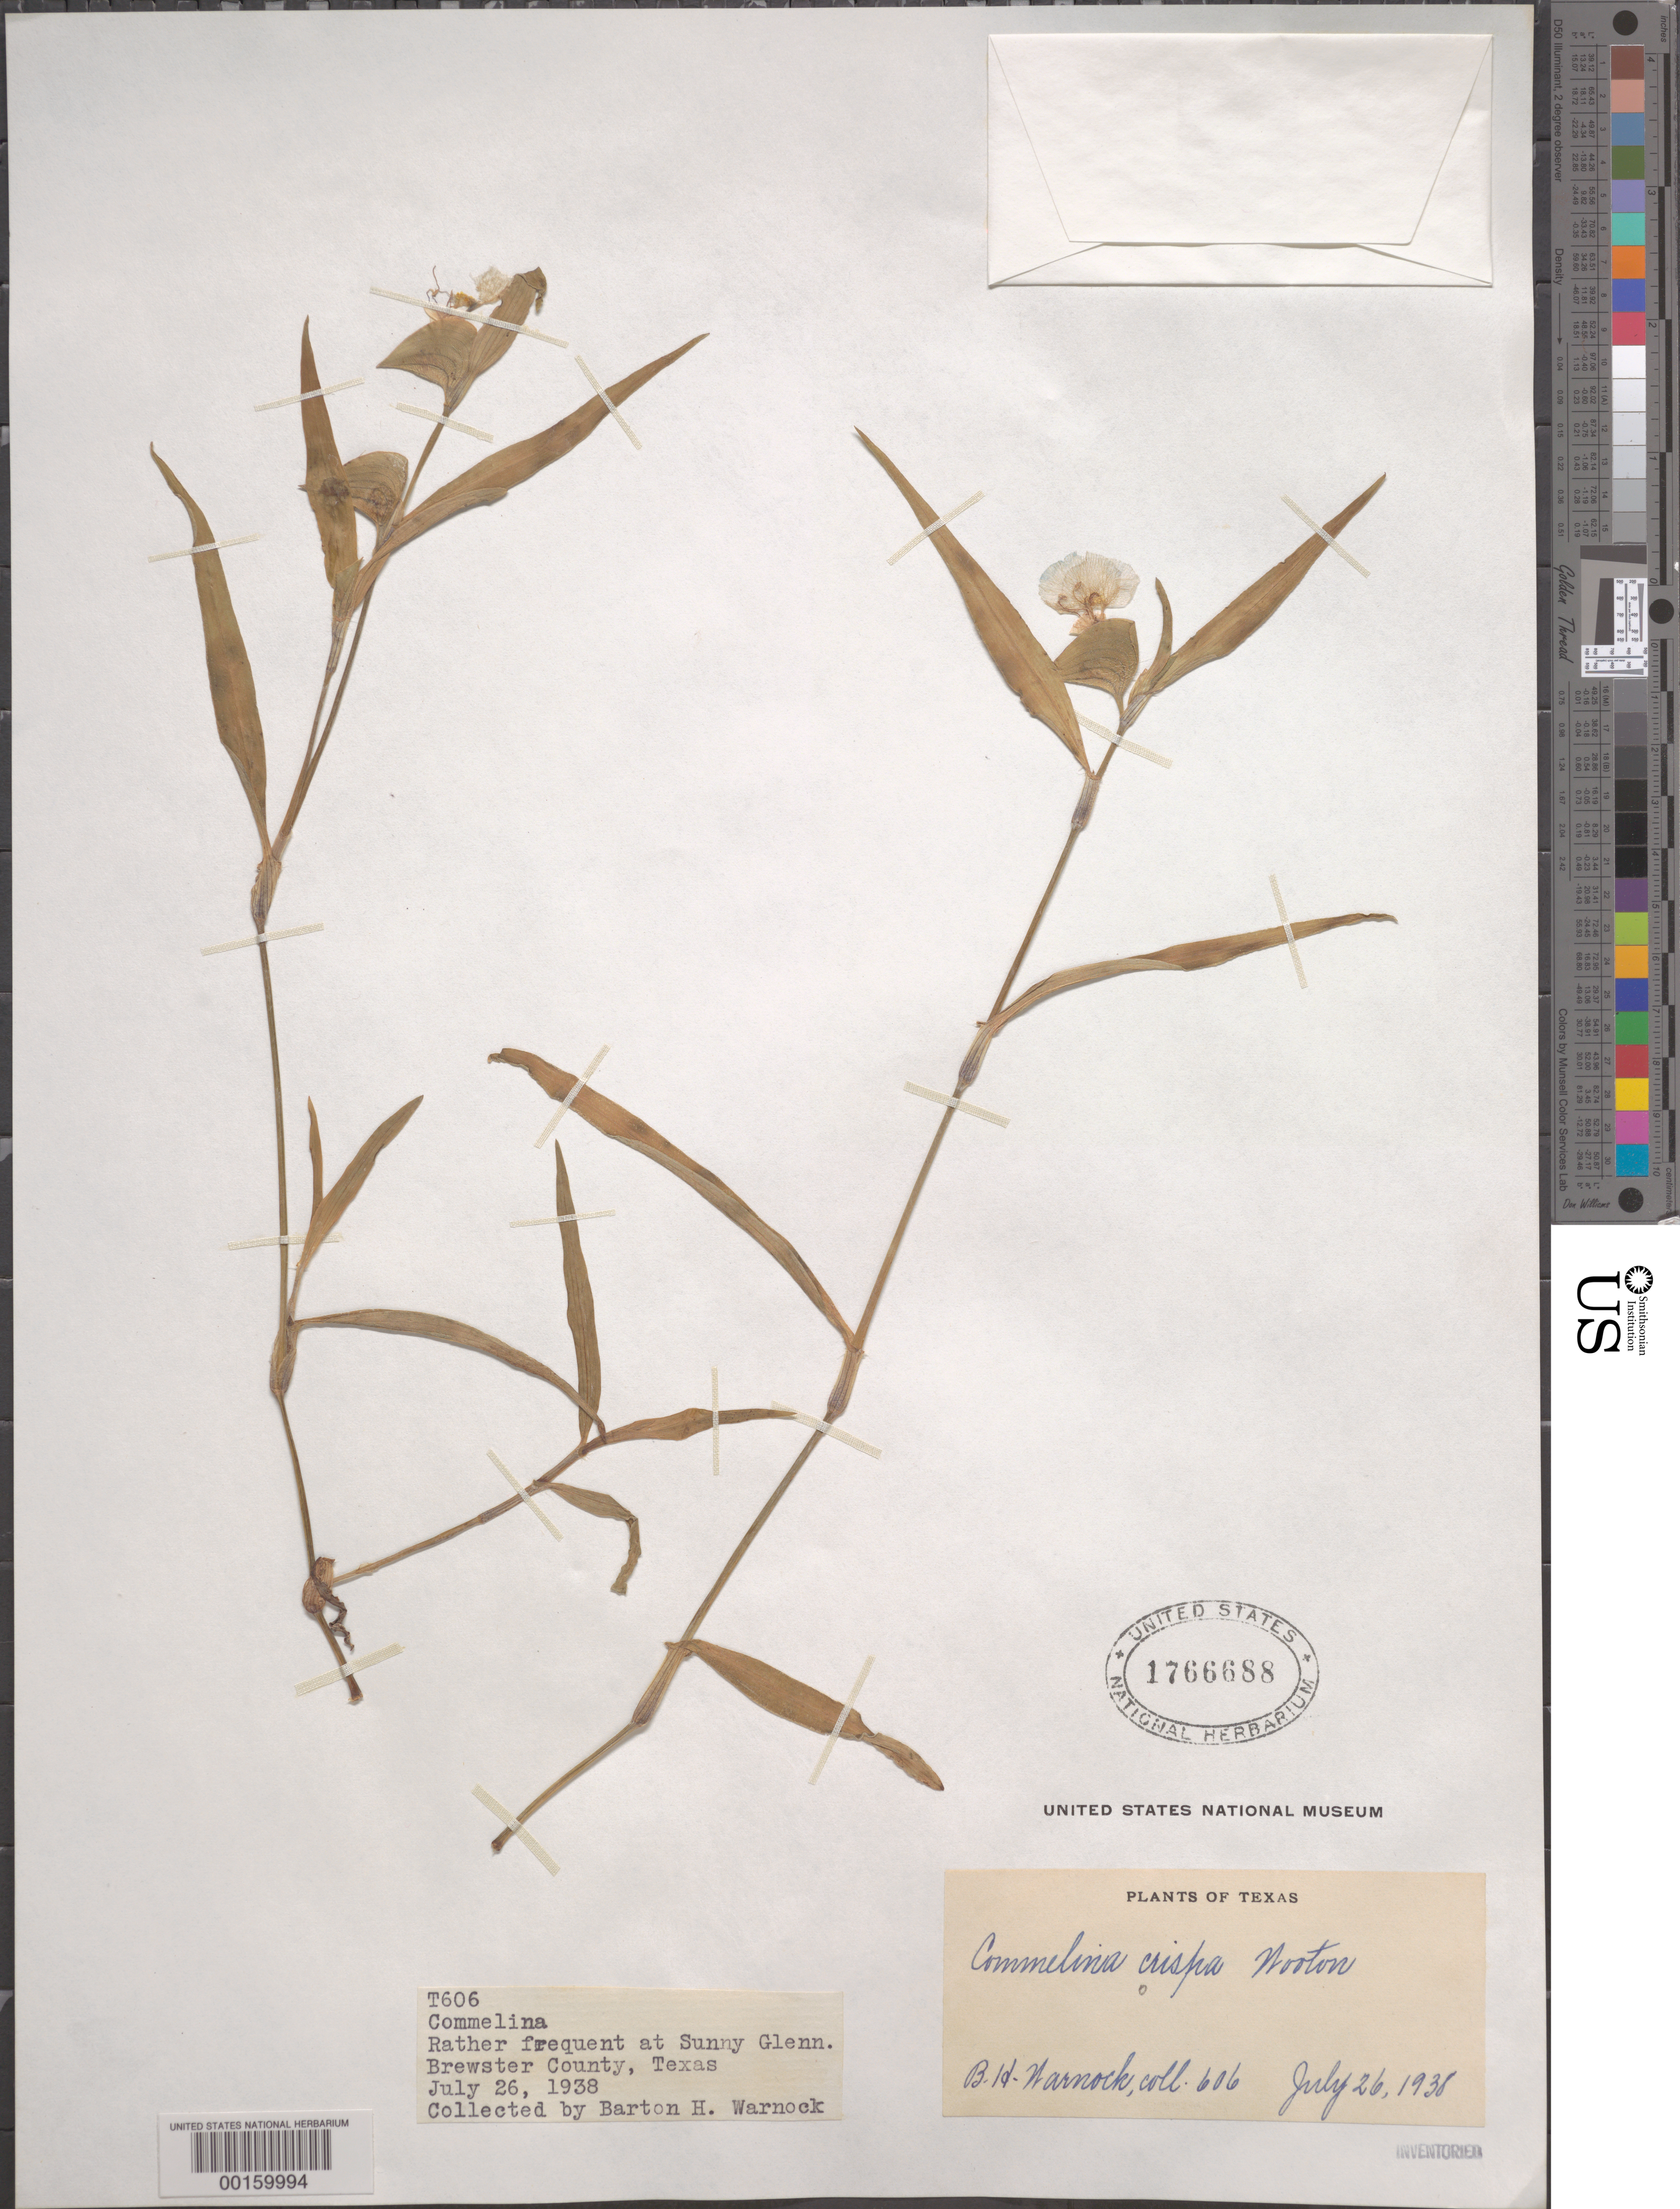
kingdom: Plantae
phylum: Tracheophyta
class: Liliopsida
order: Commelinales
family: Commelinaceae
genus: Commelina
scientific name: Commelina erecta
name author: L.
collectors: B. H. Warnock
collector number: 606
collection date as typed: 26 Jul 1938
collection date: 1938-07-26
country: United States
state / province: Texas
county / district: Brewster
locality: Sunny glenn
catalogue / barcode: US 1766688